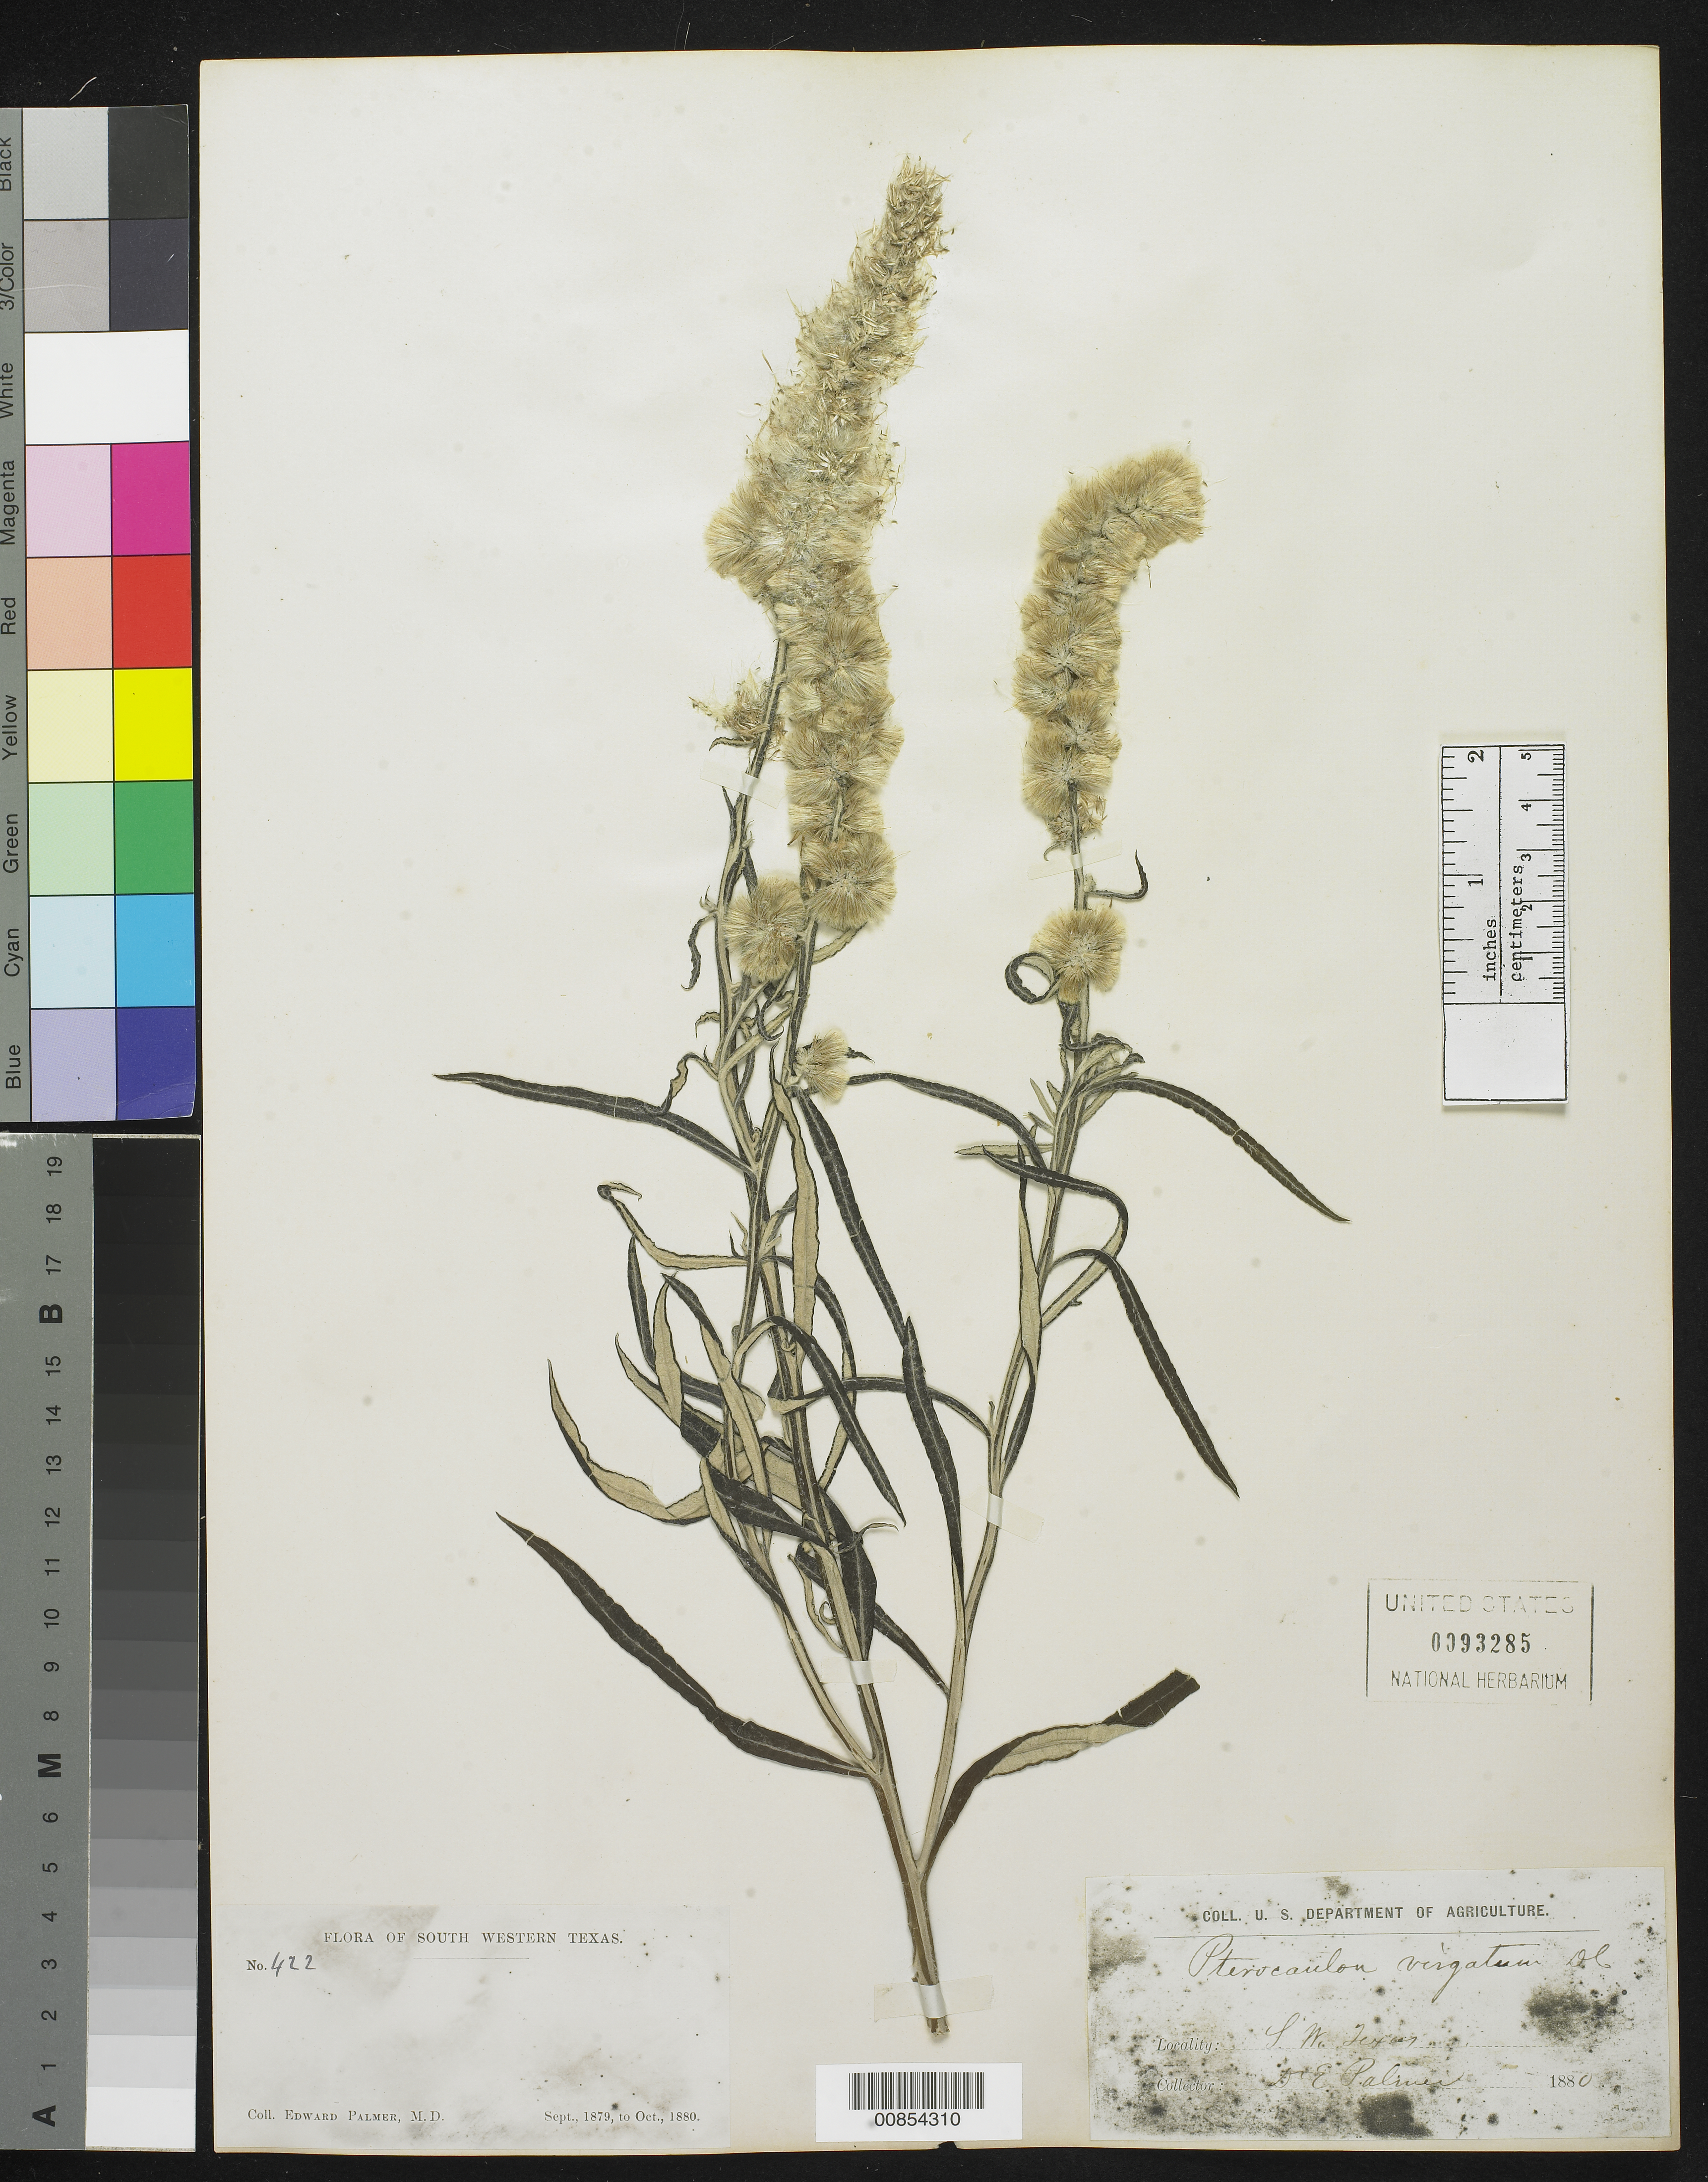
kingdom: Plantae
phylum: Tracheophyta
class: Magnoliopsida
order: Asterales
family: Asteraceae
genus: Pterocaulon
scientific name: Pterocaulon virgatum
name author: (L.) DC.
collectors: E. Palmer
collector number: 422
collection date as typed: Sep 1879 to -- Oct 1880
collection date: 1879-09/1880-10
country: United States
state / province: Texas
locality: South Western Texas.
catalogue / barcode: US 93285